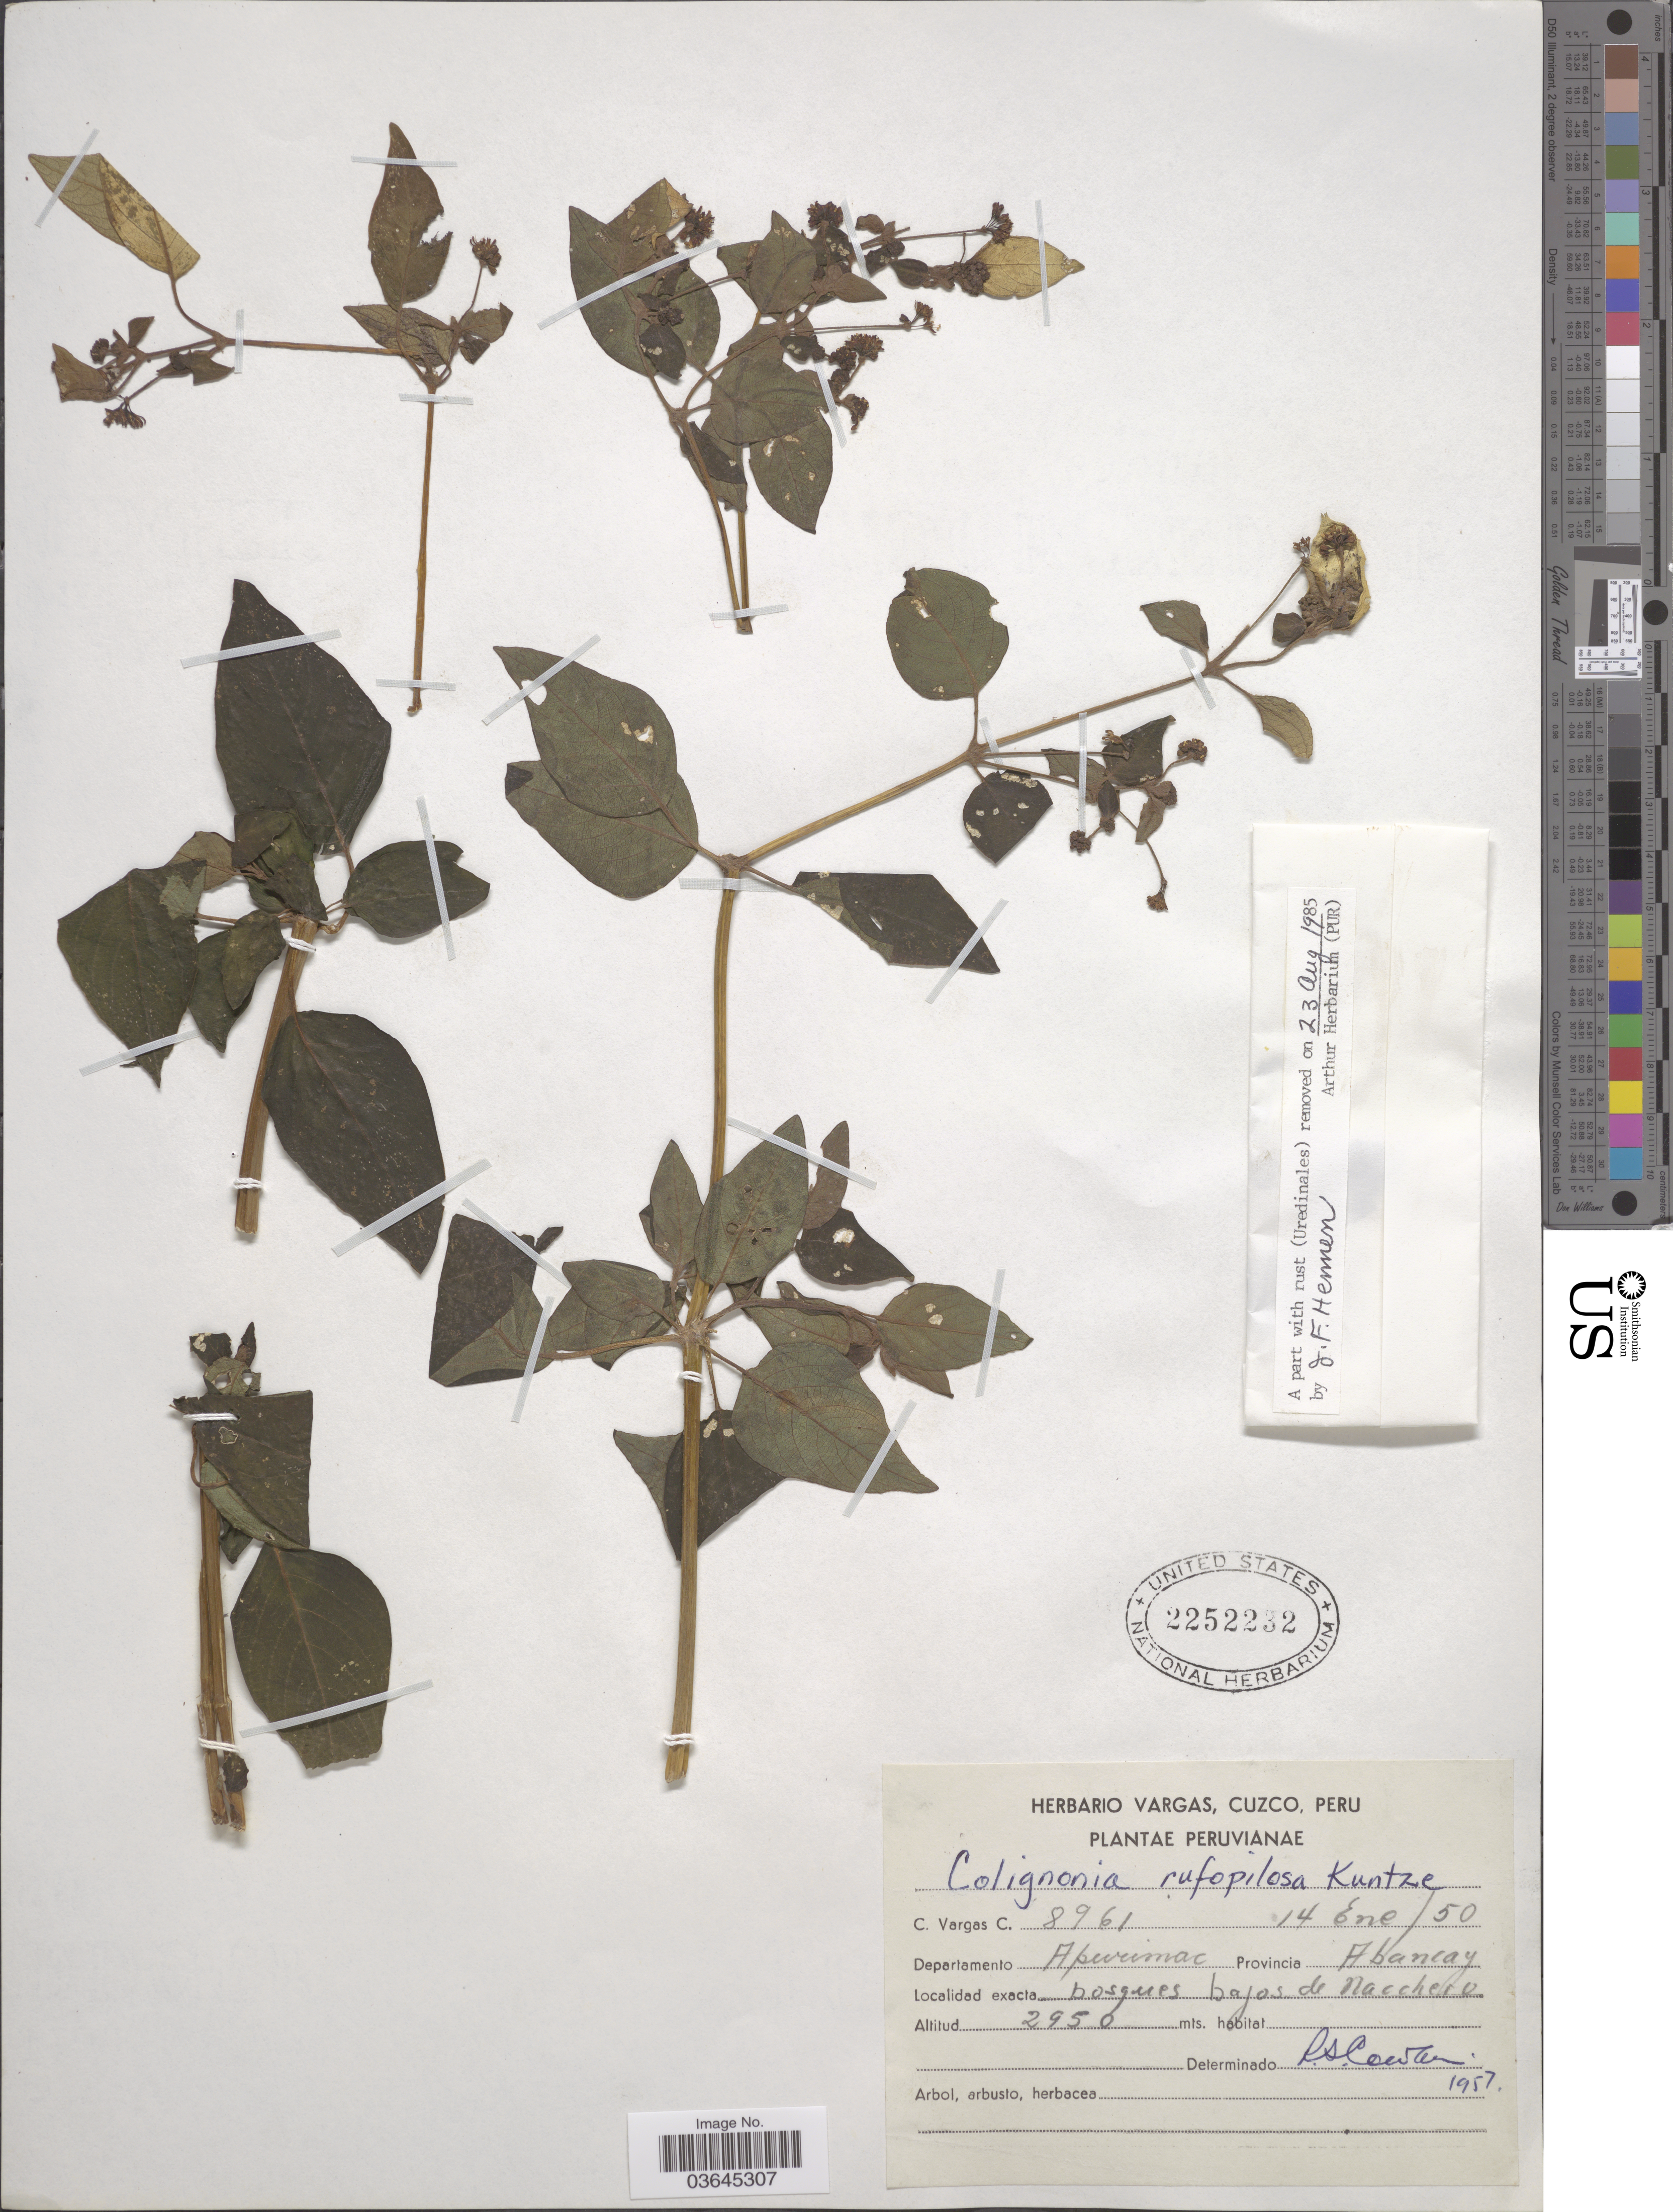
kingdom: Plantae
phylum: Tracheophyta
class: Magnoliopsida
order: Caryophyllales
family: Nyctaginaceae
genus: Colignonia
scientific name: Colignonia rufopilosa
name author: Kuntze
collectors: C. Vargas Calderón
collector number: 8961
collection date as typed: Transcribed d/m/y: 14/1/50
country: Peru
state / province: Apurímac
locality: Departamento Apurimac. Provincia Abancay. Bosques bajos de Nacchero.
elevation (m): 2950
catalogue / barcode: US 2252232